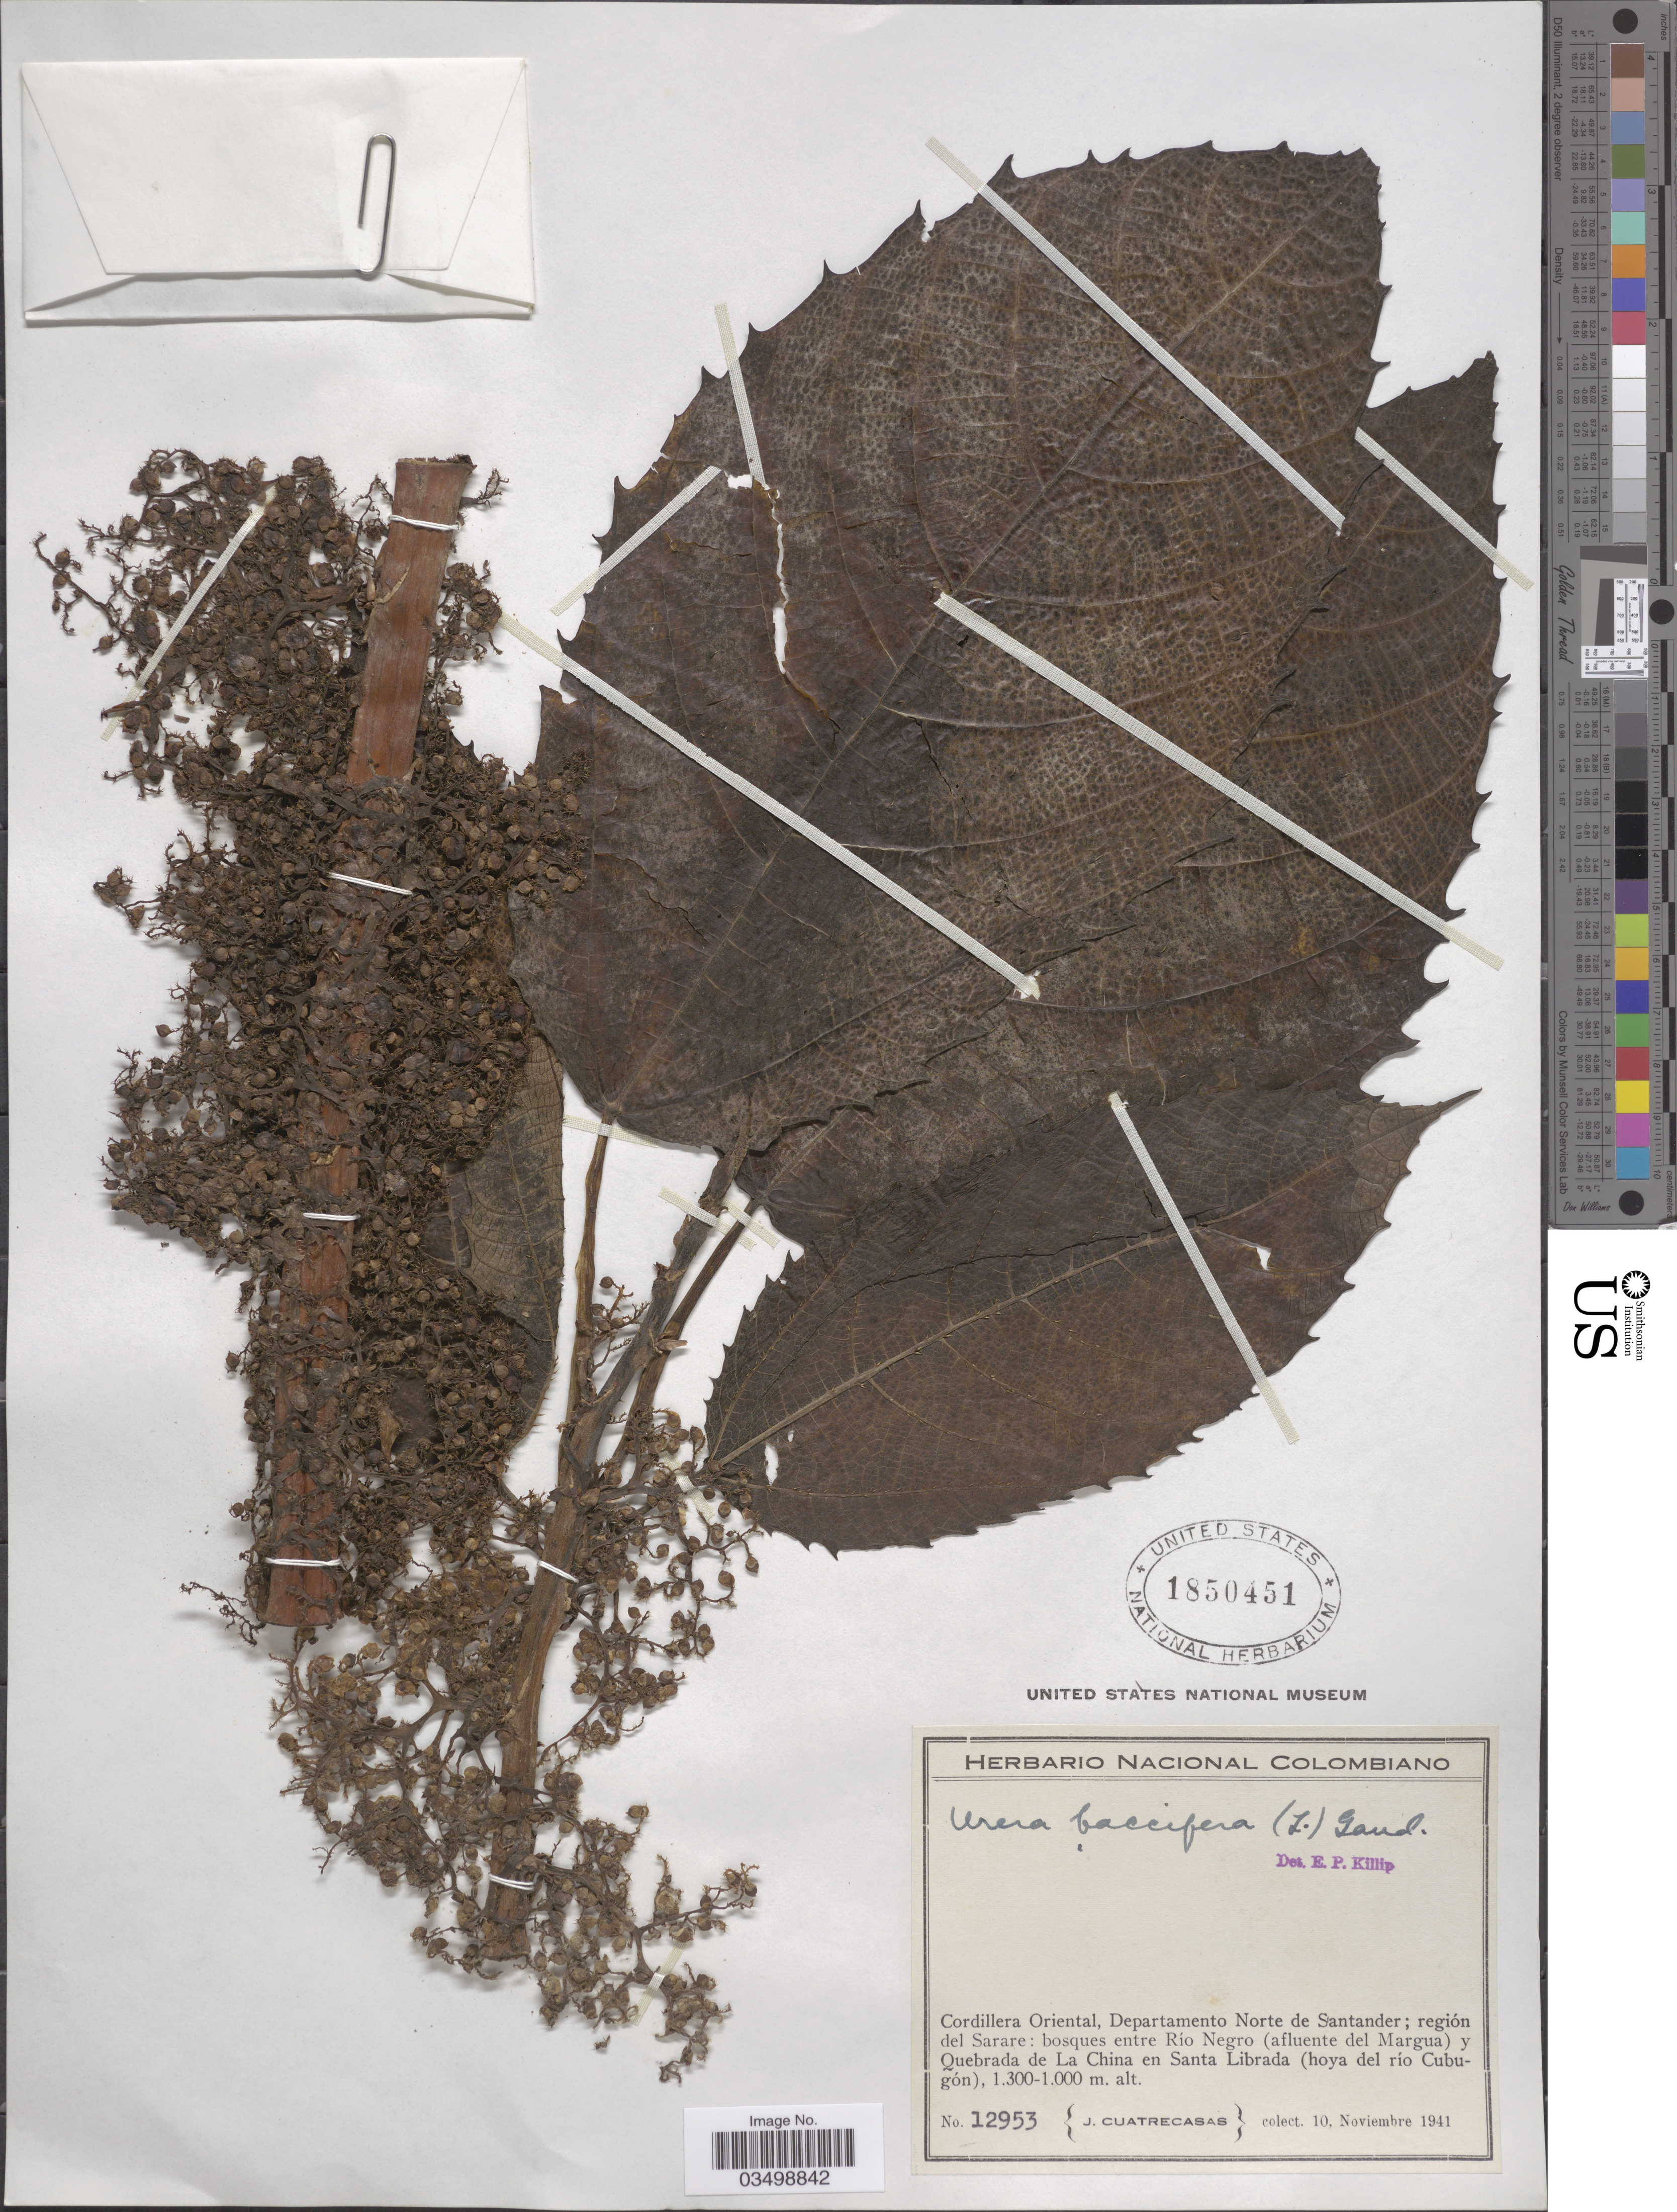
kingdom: Plantae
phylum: Tracheophyta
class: Magnoliopsida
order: Rosales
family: Urticaceae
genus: Urera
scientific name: Urera baccifera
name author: (L.) Gaudich. ex Wedd.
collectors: J. Cuatrecasas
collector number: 12953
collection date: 1941-11-10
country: Colombia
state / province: Norte de Santander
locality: Cordillera Oriental, Departamento Norte de Santander; región del Sarare: bosques entre Río Negro (afluente del Margua) y Quebrada de La China en Santa Librada (hoya del río Cubugón).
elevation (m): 1000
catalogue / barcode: US 1850451